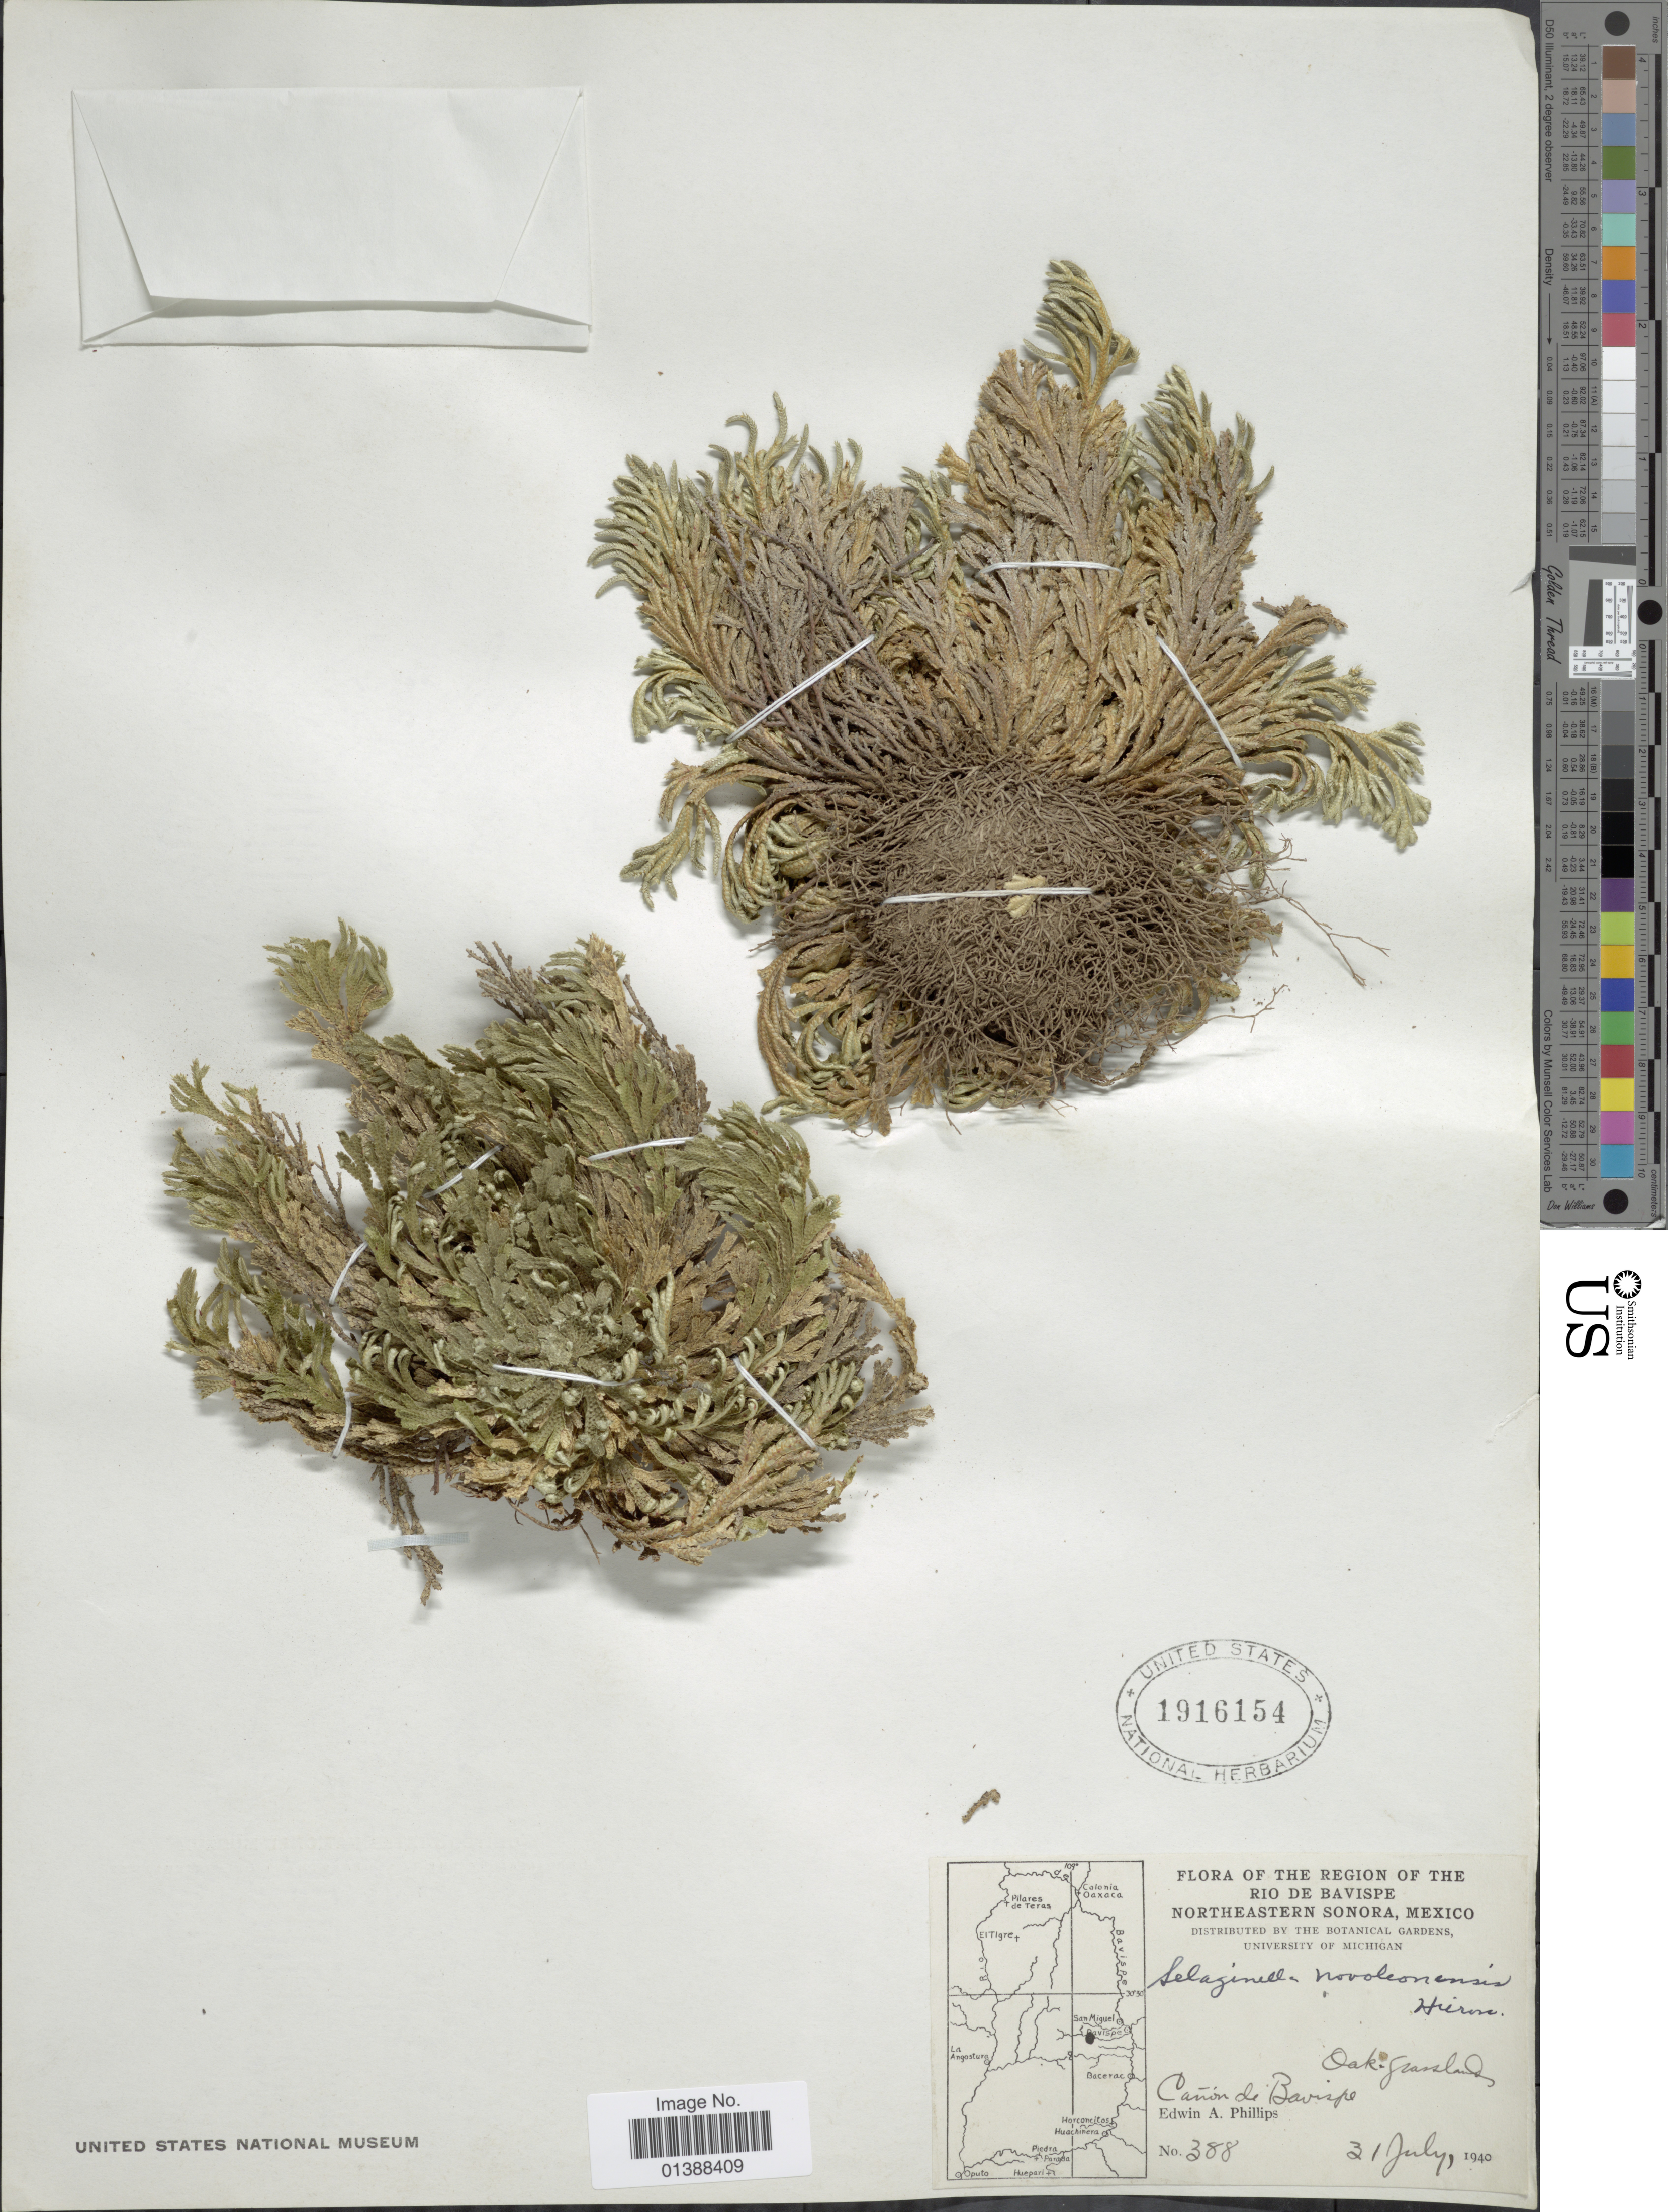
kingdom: Plantae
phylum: Tracheophyta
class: Lycopodiopsida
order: Selaginellales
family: Selaginellaceae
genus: Selaginella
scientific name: Selaginella novoleonensis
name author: Hieron.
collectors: E. Phillips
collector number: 388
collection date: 1940-07-31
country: Mexico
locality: The Region of the Rio de Bavispe Northeastern Sonora , Cañon de Bavispe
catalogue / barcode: US 1916154